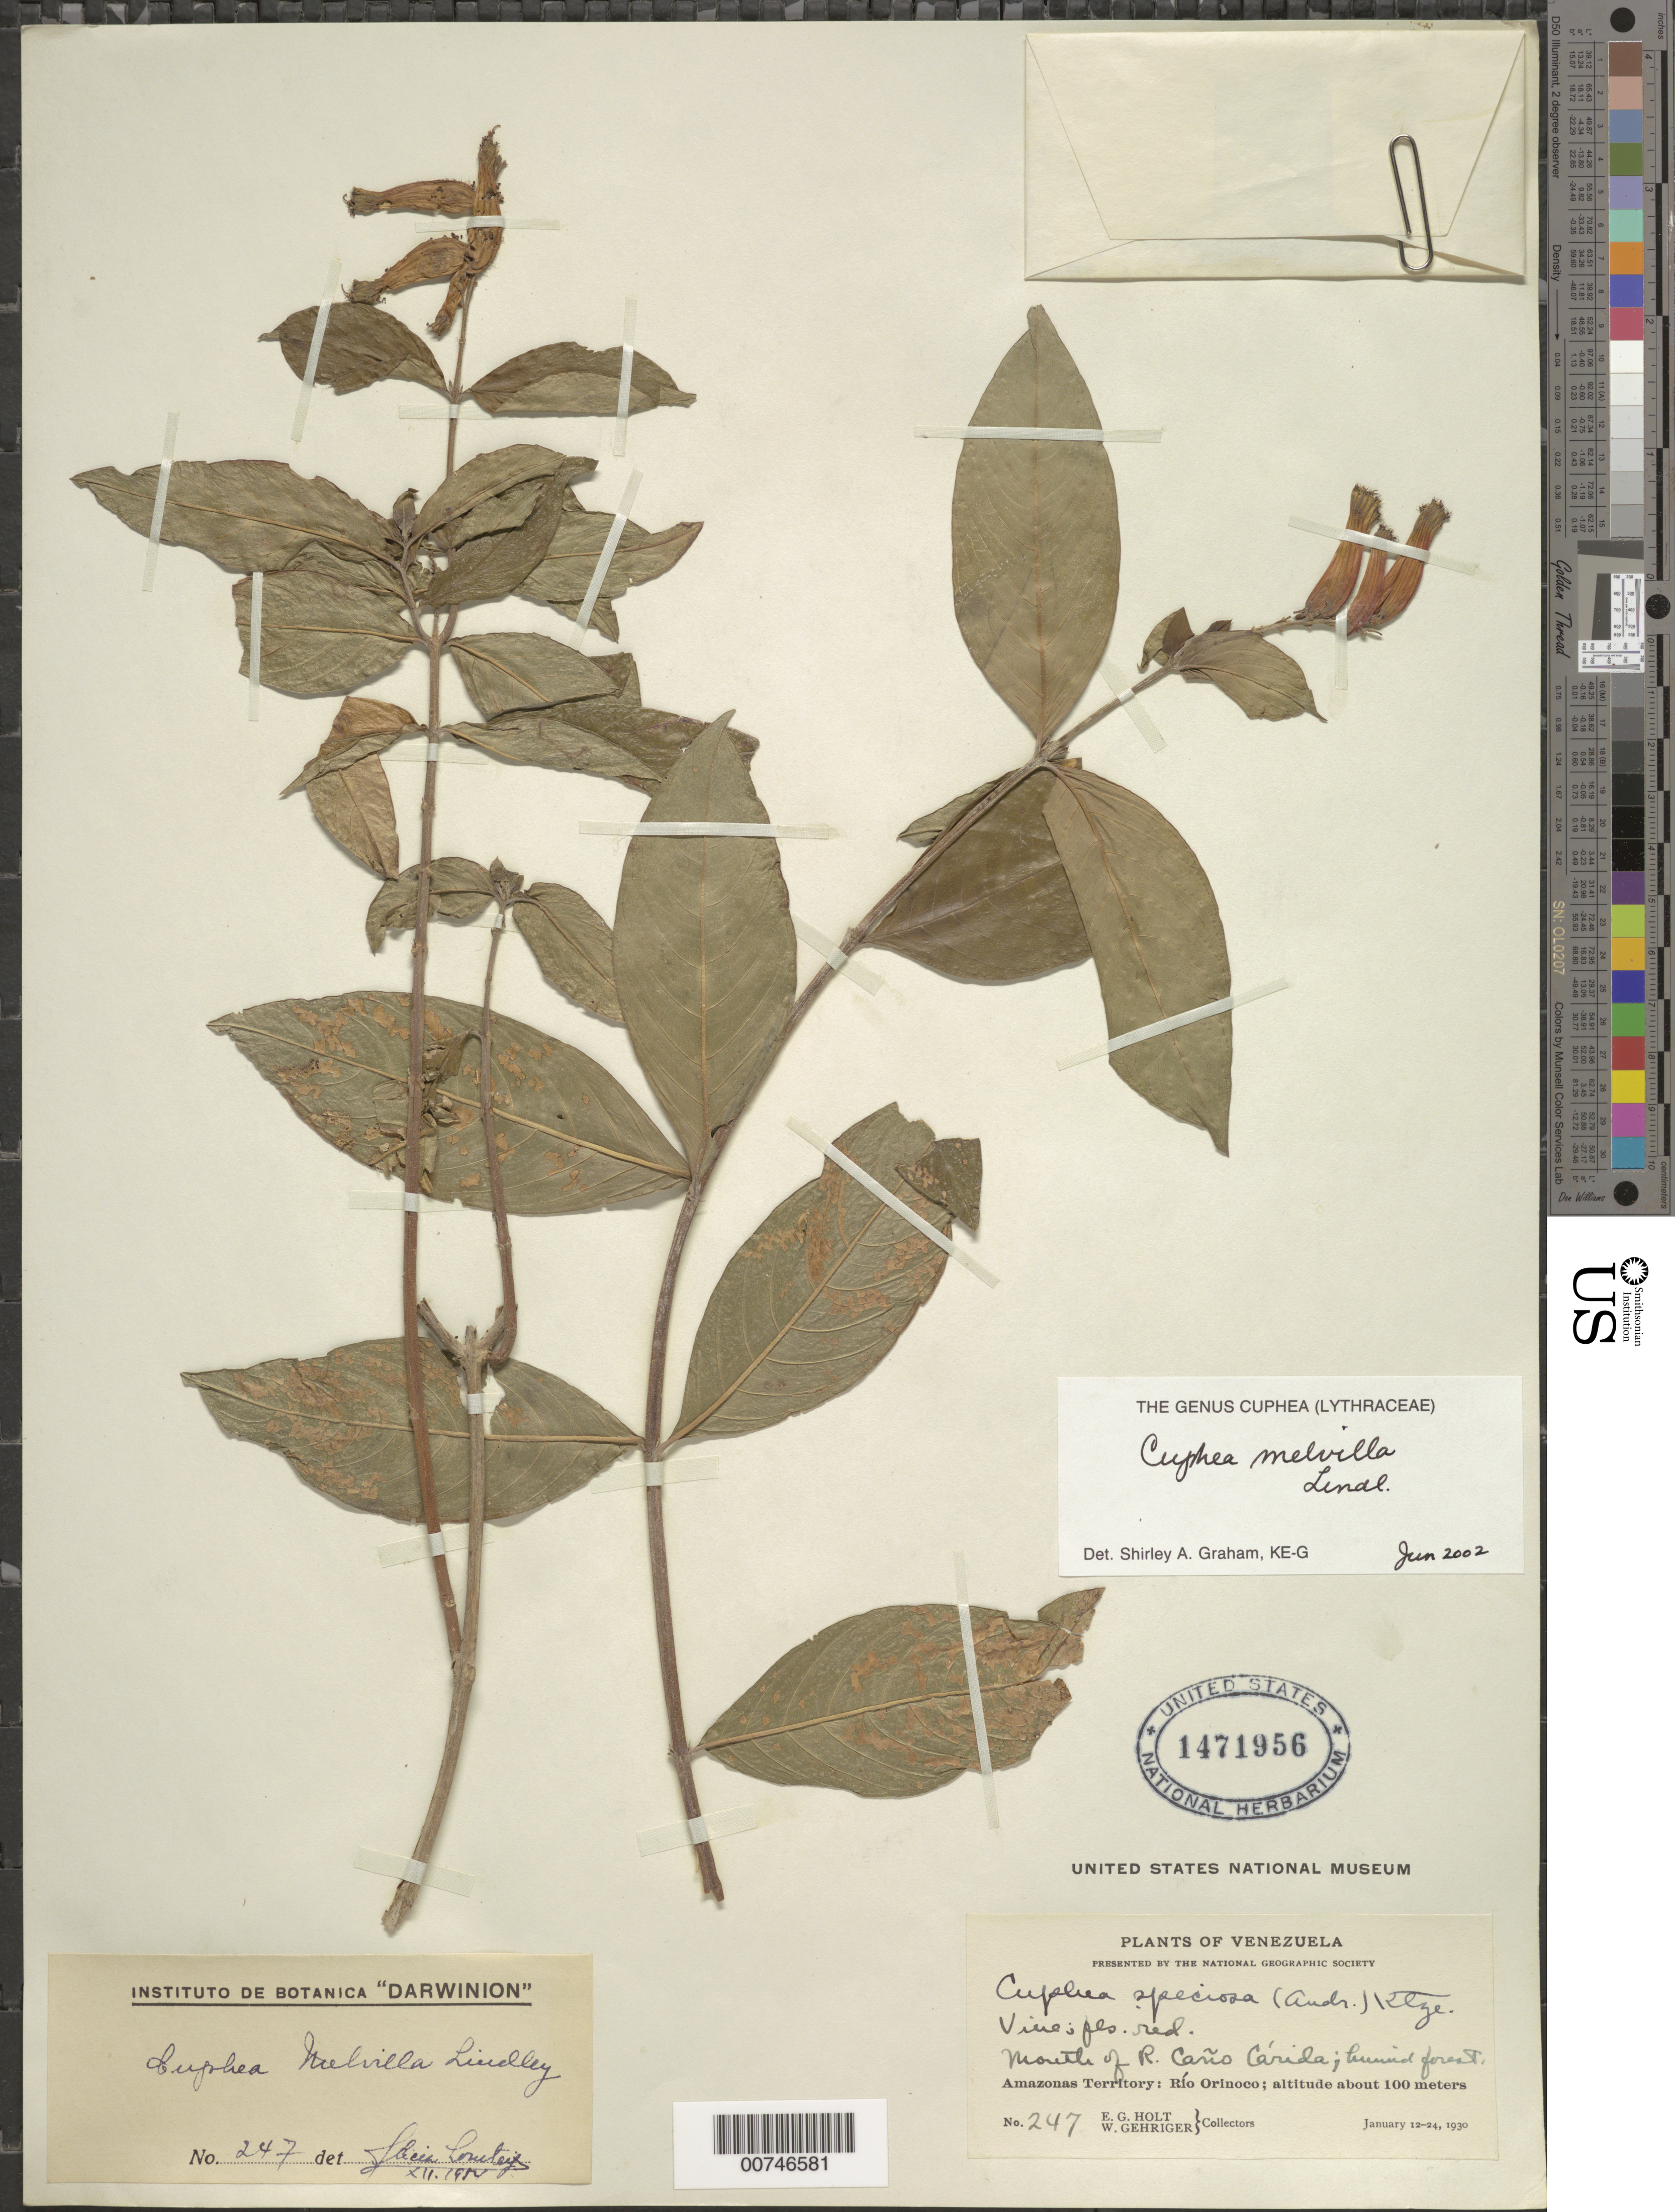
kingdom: Plantae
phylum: Tracheophyta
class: Magnoliopsida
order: Myrtales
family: Lythraceae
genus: Cuphea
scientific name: Cuphea melvilla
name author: Lindl.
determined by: Graham, Shirley Ann Tousch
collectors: E. Holt & W. Gehriger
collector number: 247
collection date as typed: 12-Jan-30 to 24-Jan-30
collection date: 1930-01-12/1930-01-24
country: Venezuela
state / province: Amazonas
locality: Río Orinoco, mouth of Río Caño Carida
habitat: Humid forest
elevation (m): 100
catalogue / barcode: US 1471956